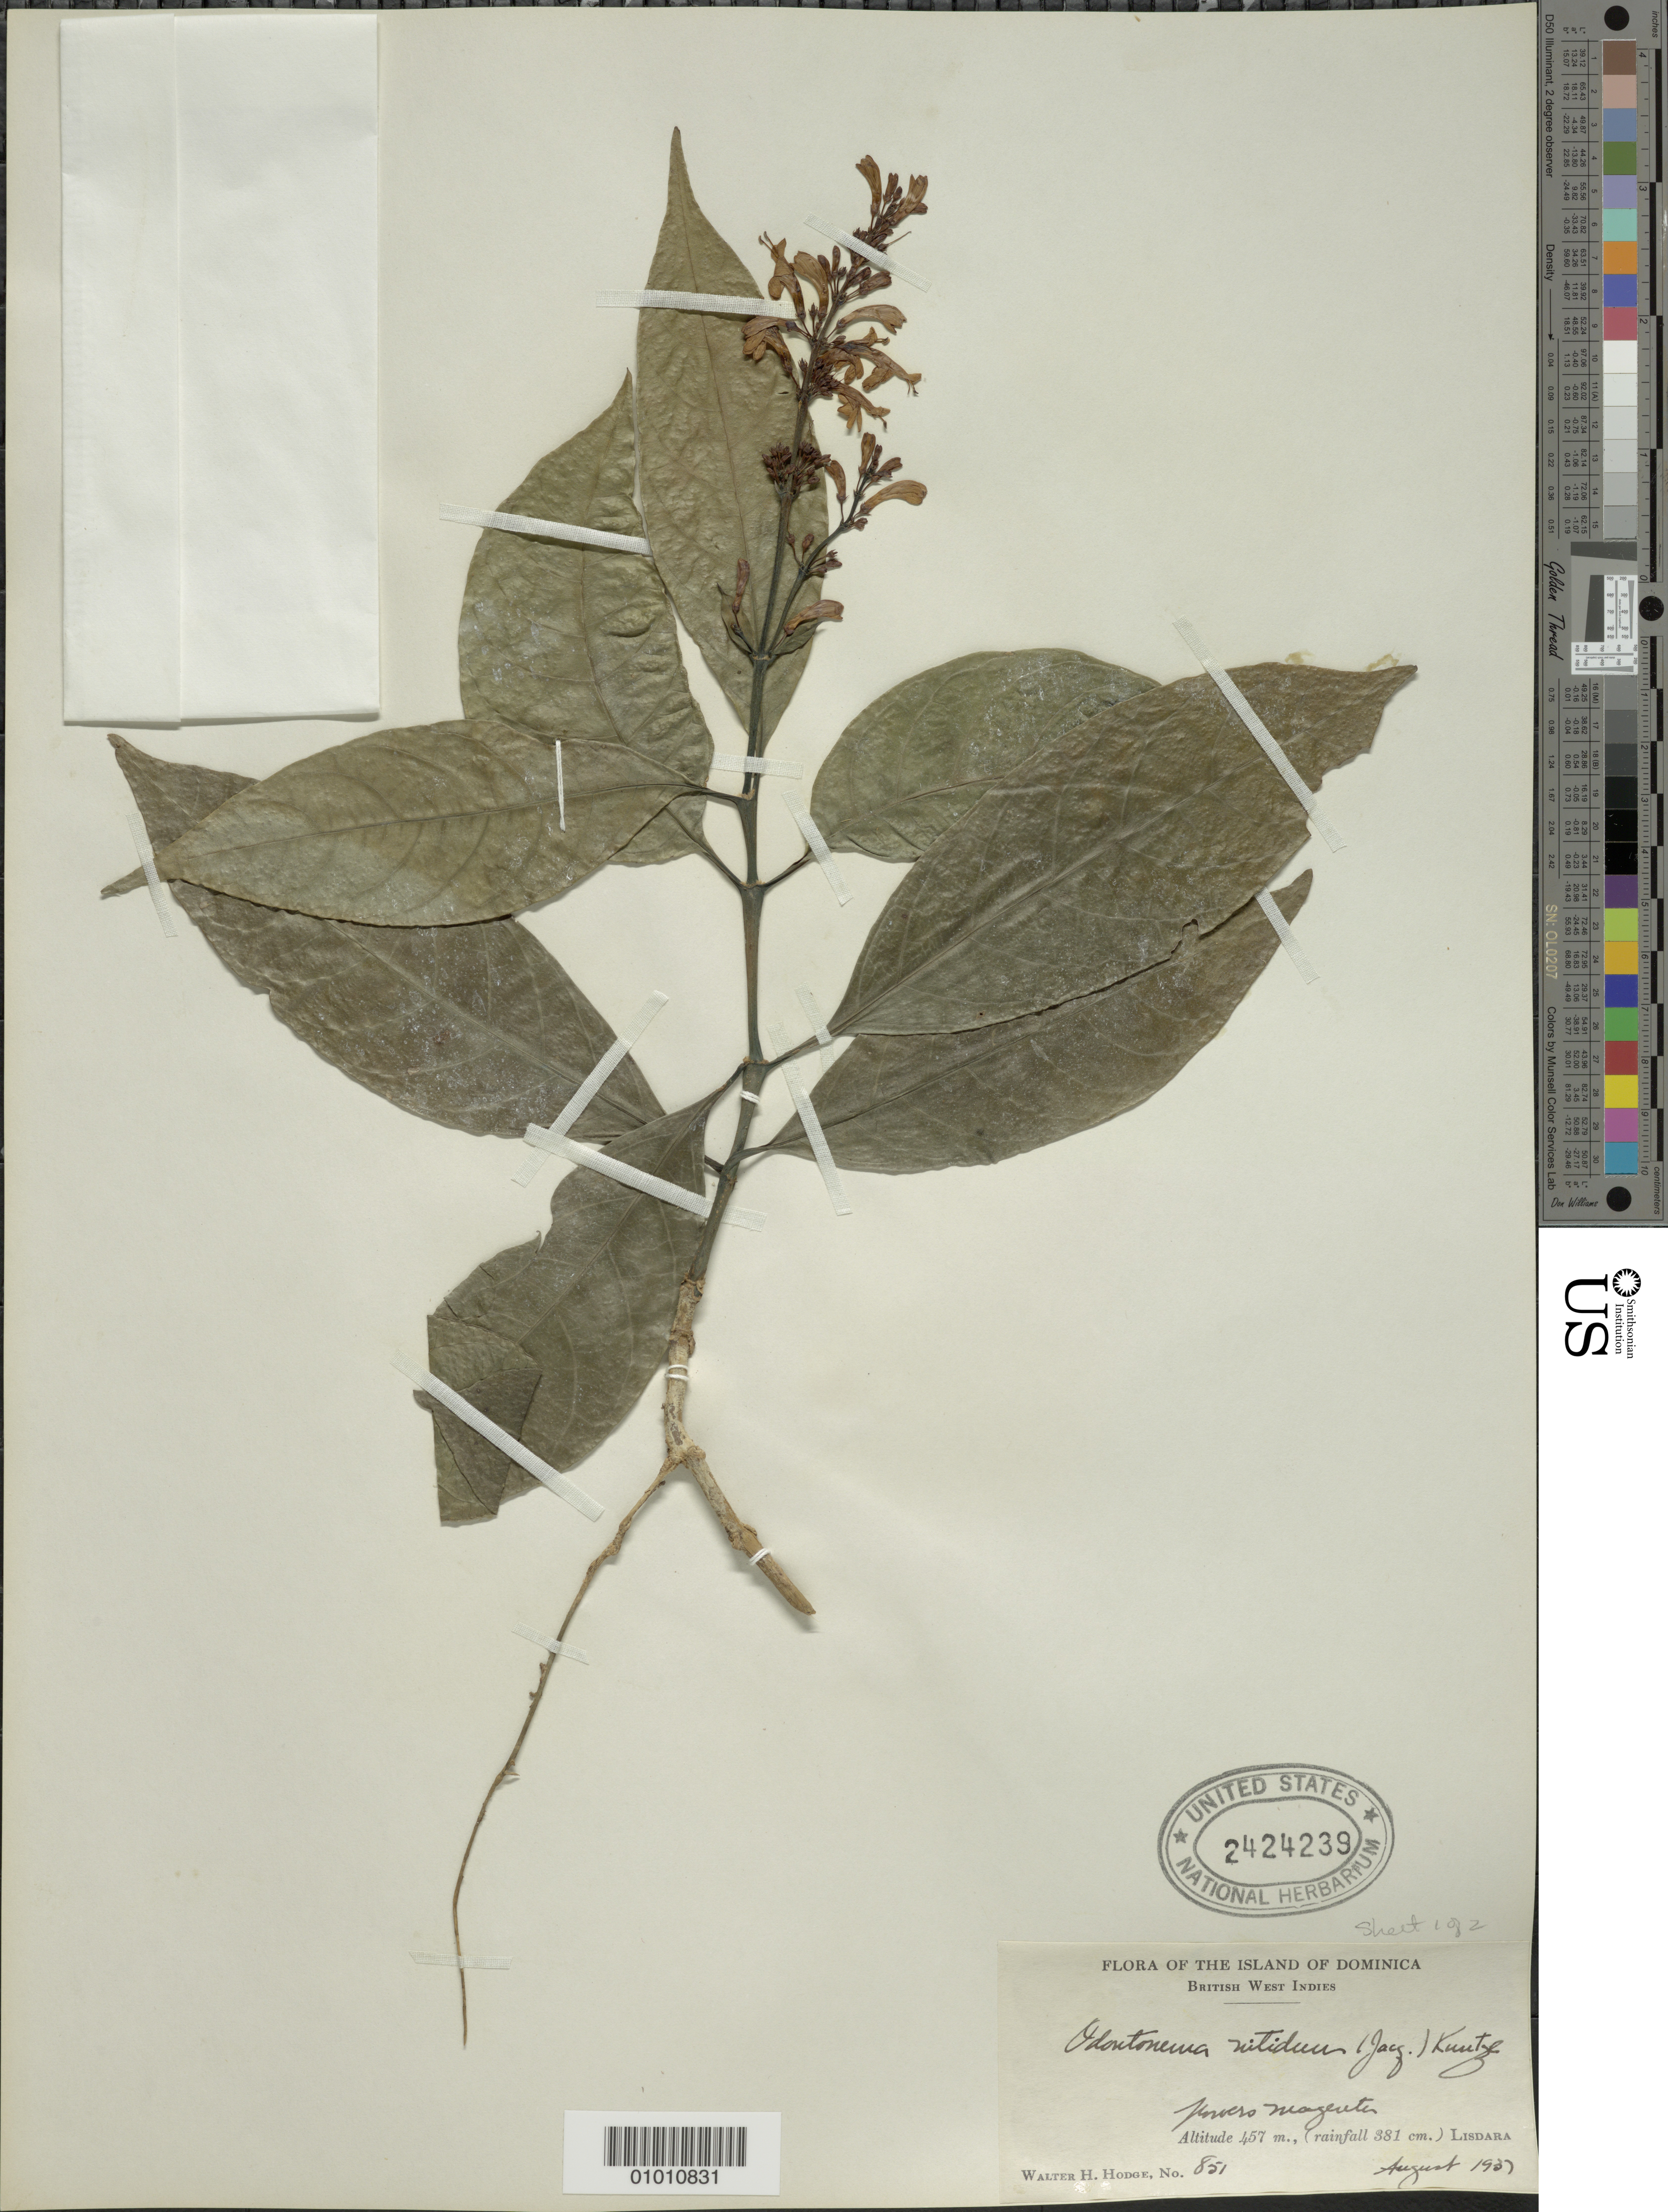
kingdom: Plantae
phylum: Tracheophyta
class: Magnoliopsida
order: Lamiales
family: Acanthaceae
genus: Odontonema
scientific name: Odontonema nitidum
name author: (Jacq.) Kuntze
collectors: W. Hodge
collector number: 851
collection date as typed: Aug 1937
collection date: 1937-08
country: Dominica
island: Dominica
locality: Lisdara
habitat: Rainfall 381 cm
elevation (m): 457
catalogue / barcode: US 2424239